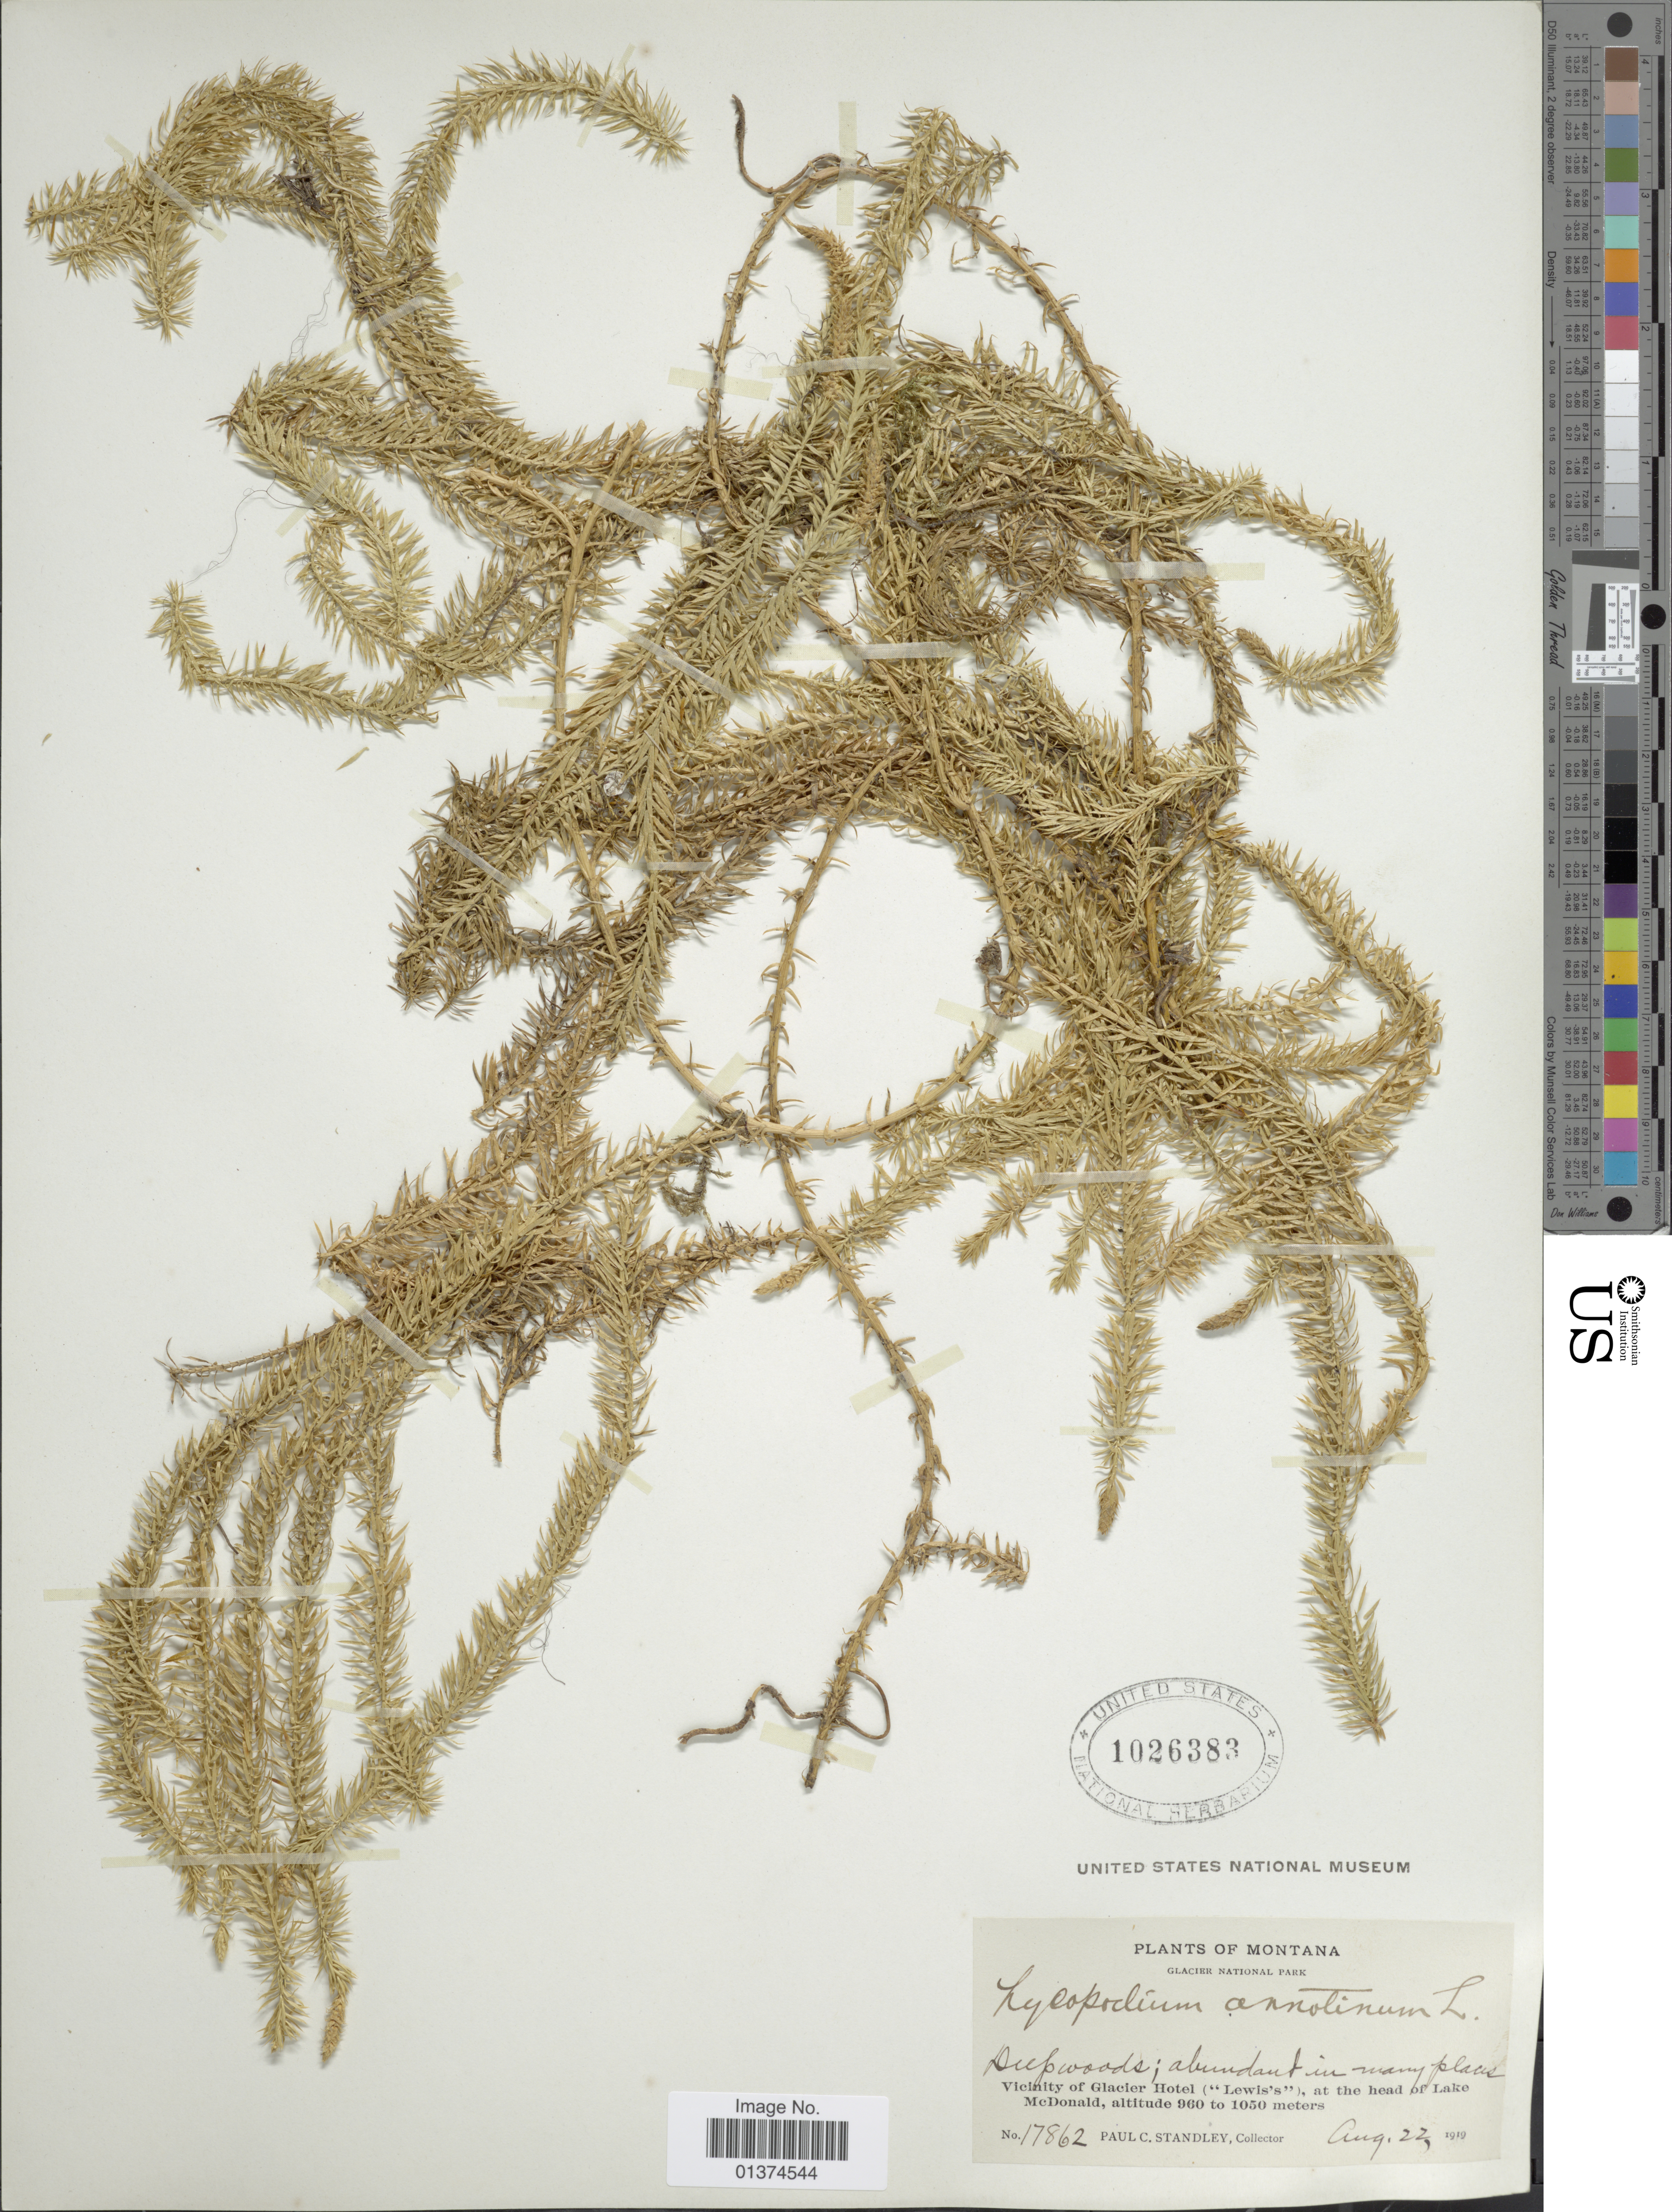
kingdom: Plantae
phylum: Tracheophyta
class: Lycopodiopsida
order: Lycopodiales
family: Lycopodiaceae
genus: Spinulum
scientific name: Spinulum annotinum subsp. annotinum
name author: (L.) A. Haines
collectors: P. C. Standley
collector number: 17862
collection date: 1919-08-22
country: United States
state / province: Montana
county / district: Flathead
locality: Glacier National Park, Vicinity of Glacier Hotel ('Lewis'), at the head of Lake McDonal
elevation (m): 960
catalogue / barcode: US 1026383